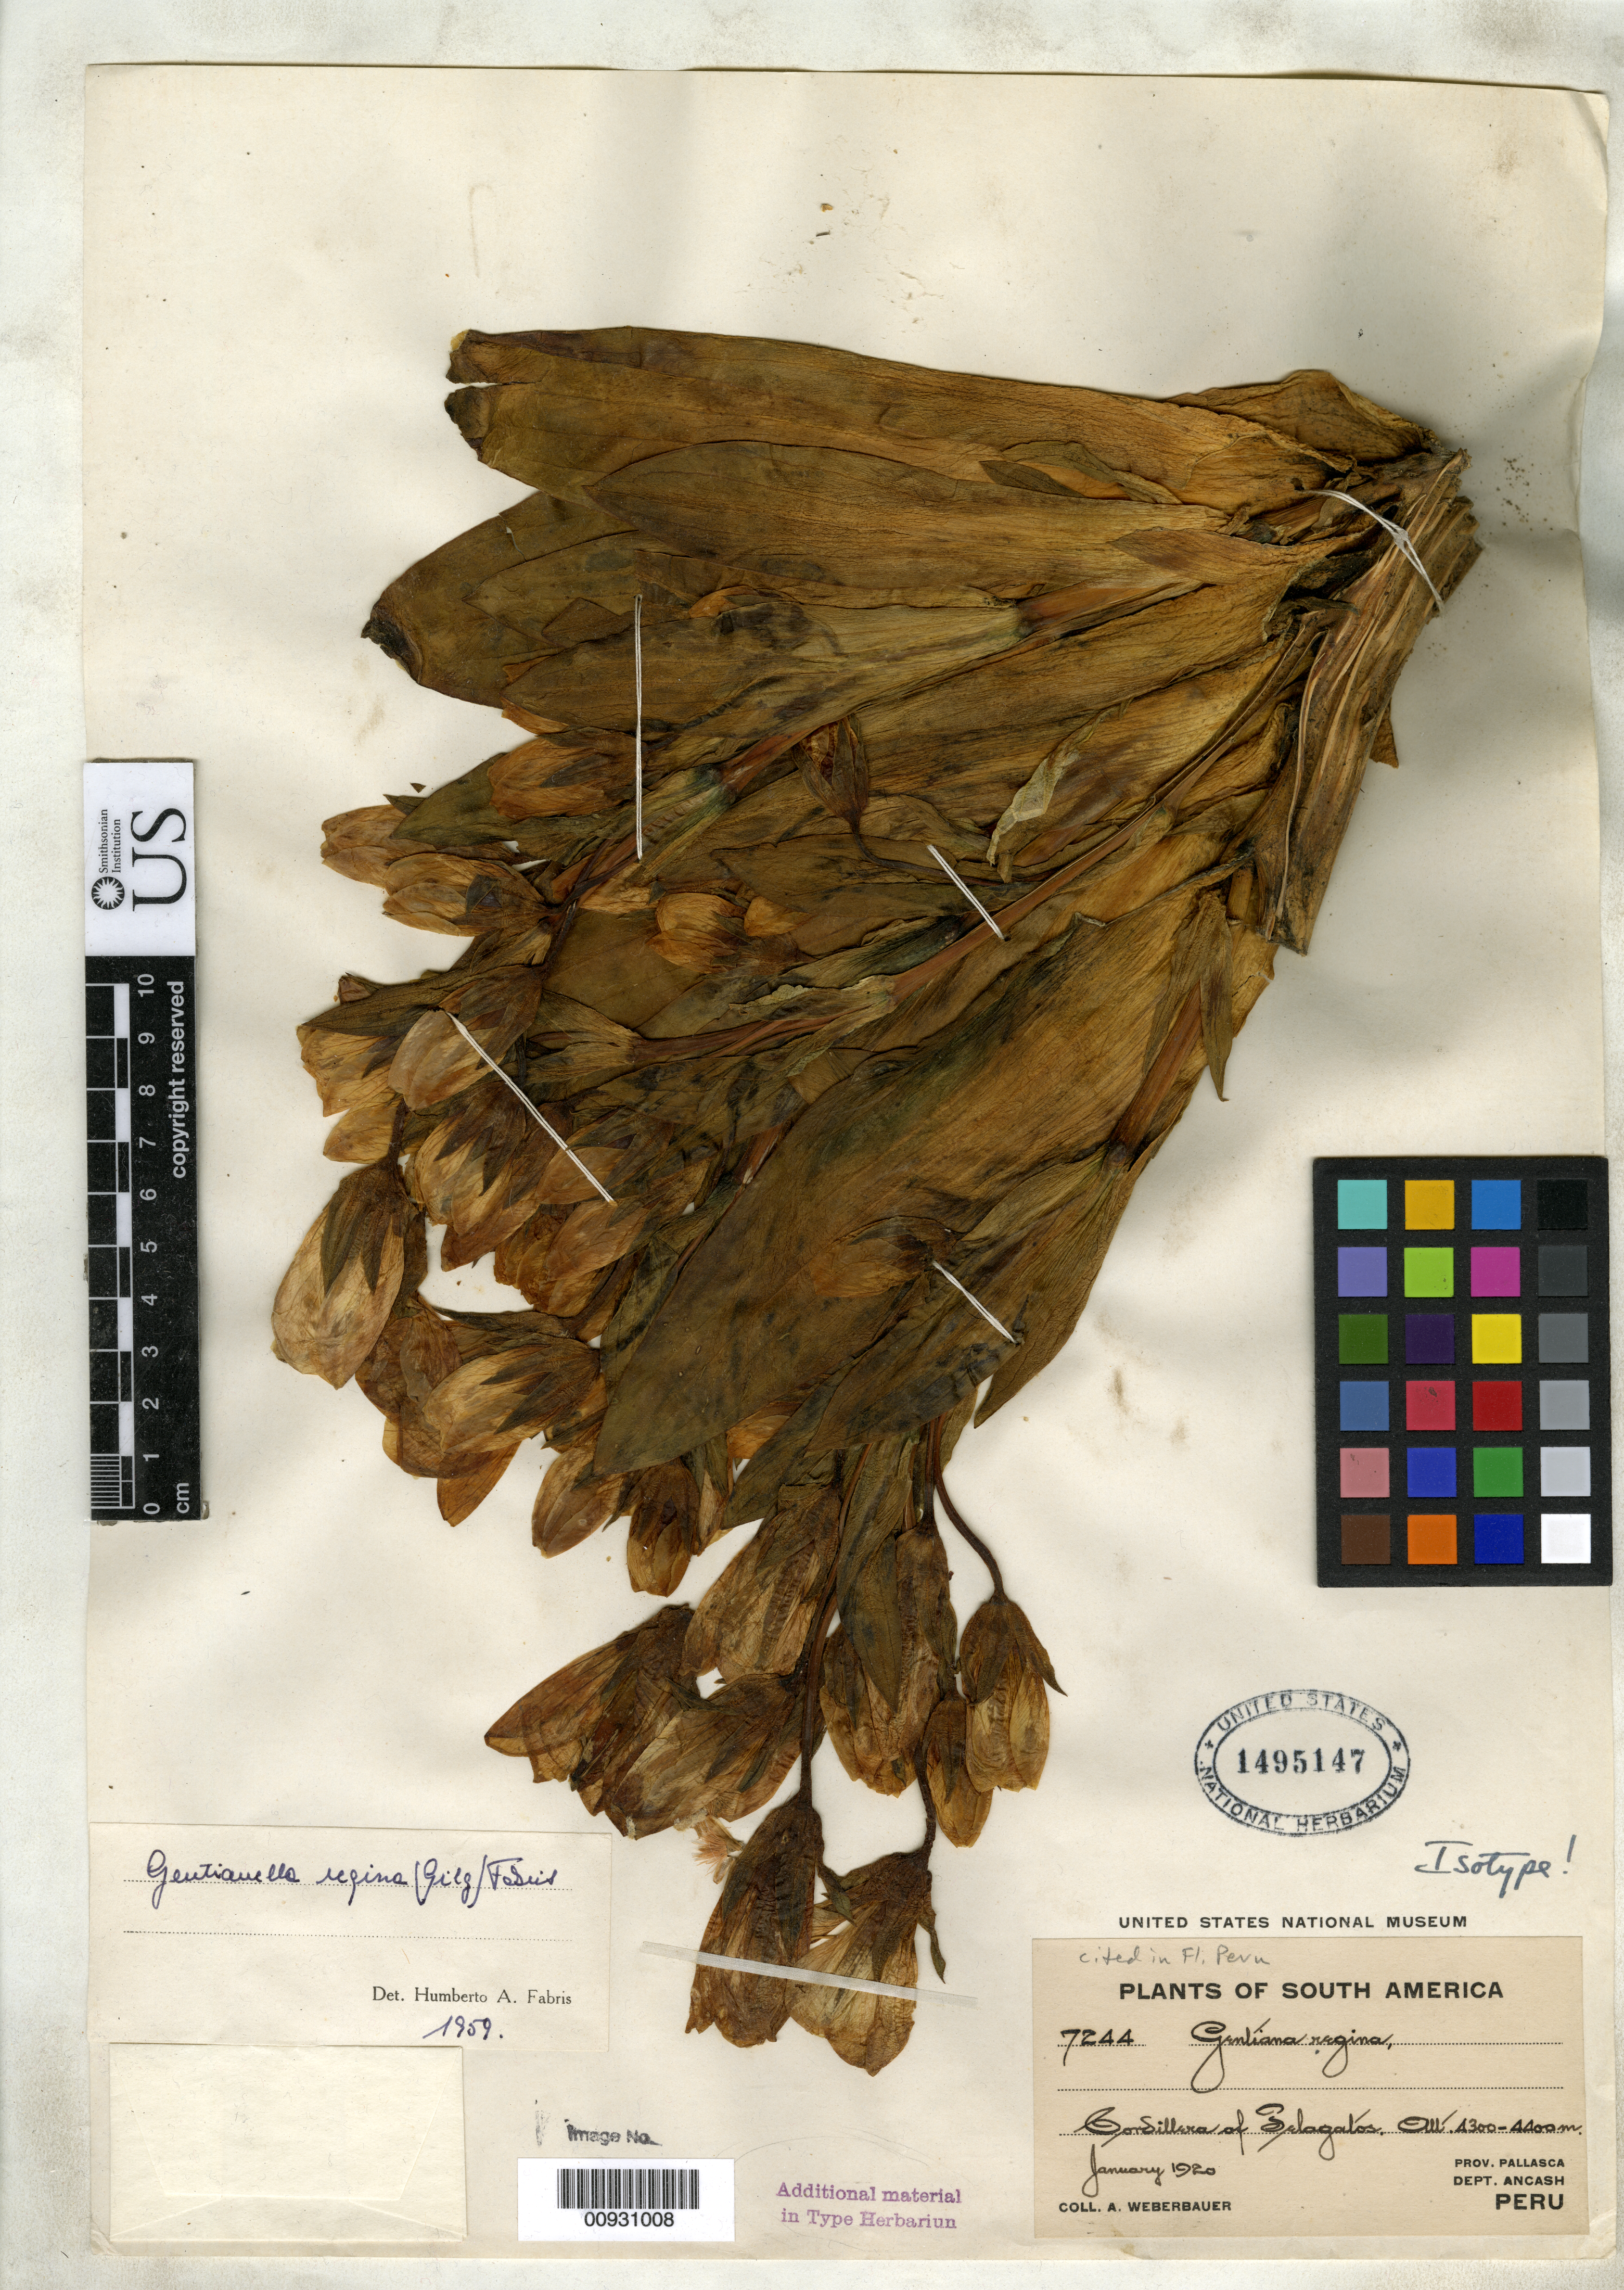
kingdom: Plantae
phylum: Tracheophyta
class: Magnoliopsida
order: Gentianales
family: Gentianaceae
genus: Gentiana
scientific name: Gentiana regina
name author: Gilg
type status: Isotype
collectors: A. Weberbauer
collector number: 7244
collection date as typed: Jan 1920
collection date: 1920-01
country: Peru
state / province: Ancash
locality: Pallasca. Cordillera of Belagatos.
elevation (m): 4300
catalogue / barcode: US 1495147